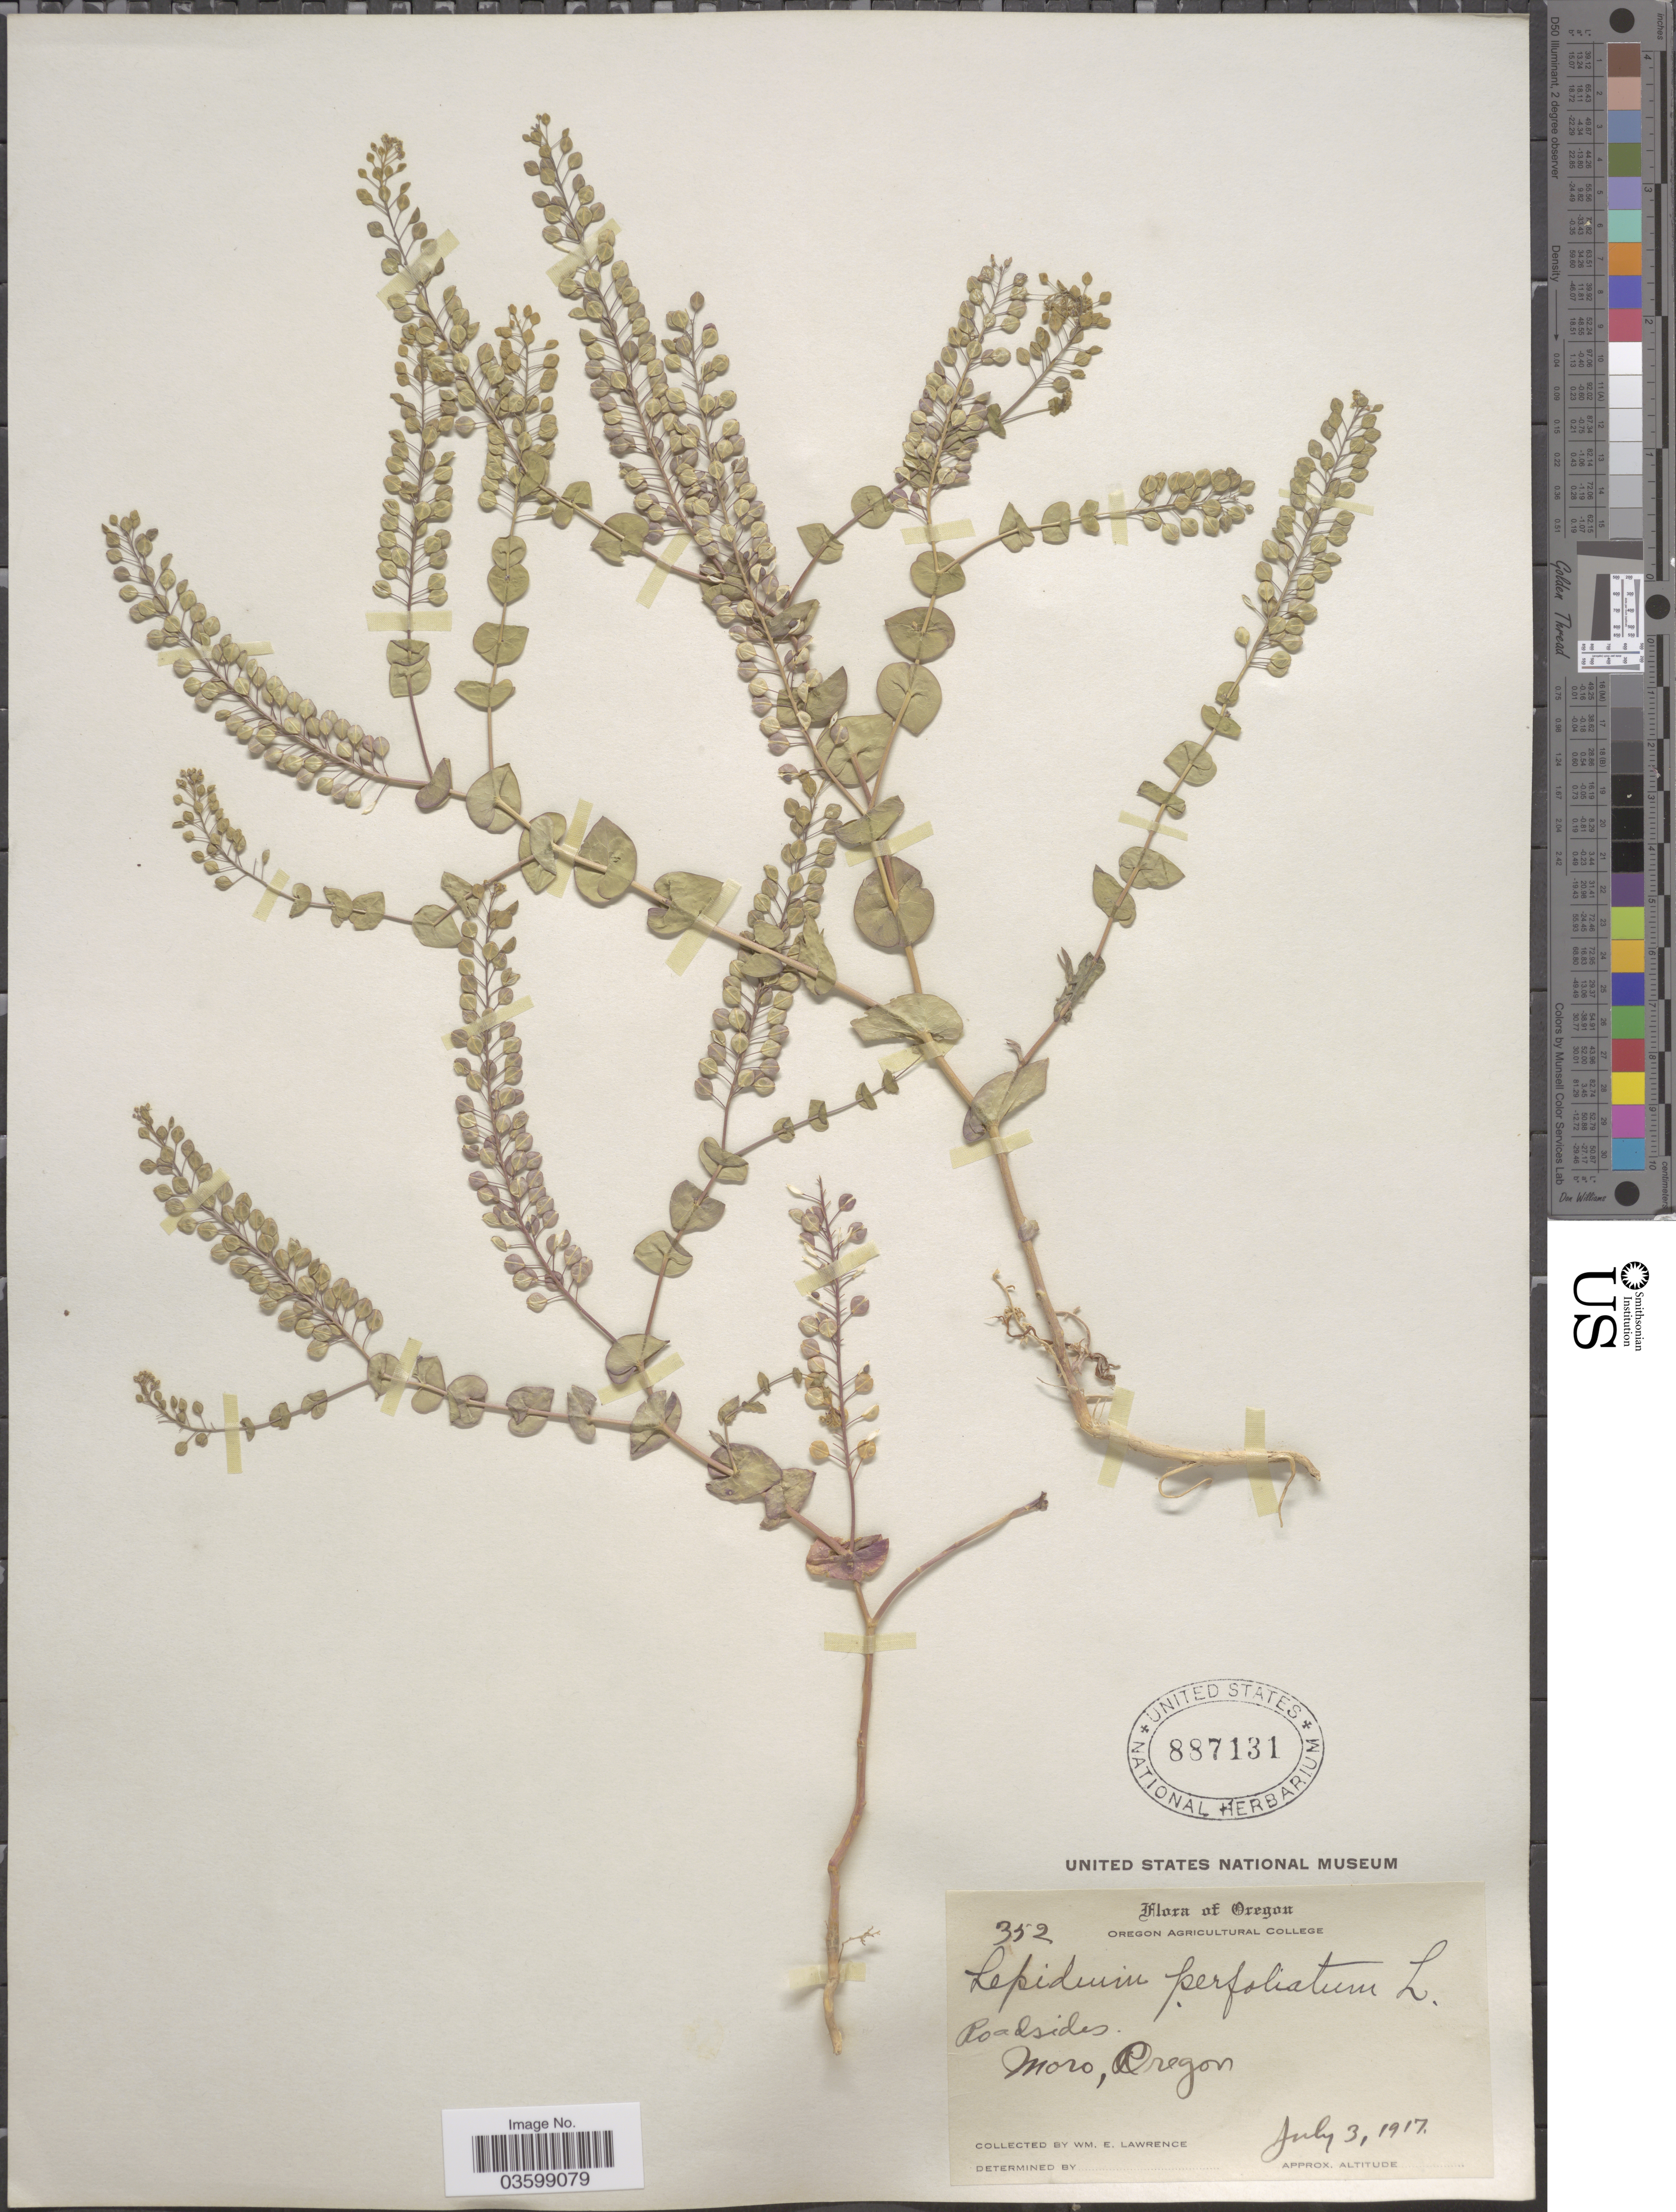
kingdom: Plantae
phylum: Tracheophyta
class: Magnoliopsida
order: Brassicales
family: Brassicaceae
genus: Lepidium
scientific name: Lepidium perfoliatum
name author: L.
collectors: W. Lawrence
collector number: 352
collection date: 1917-07-03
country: United States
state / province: Oregon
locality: Moro.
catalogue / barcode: US 887131